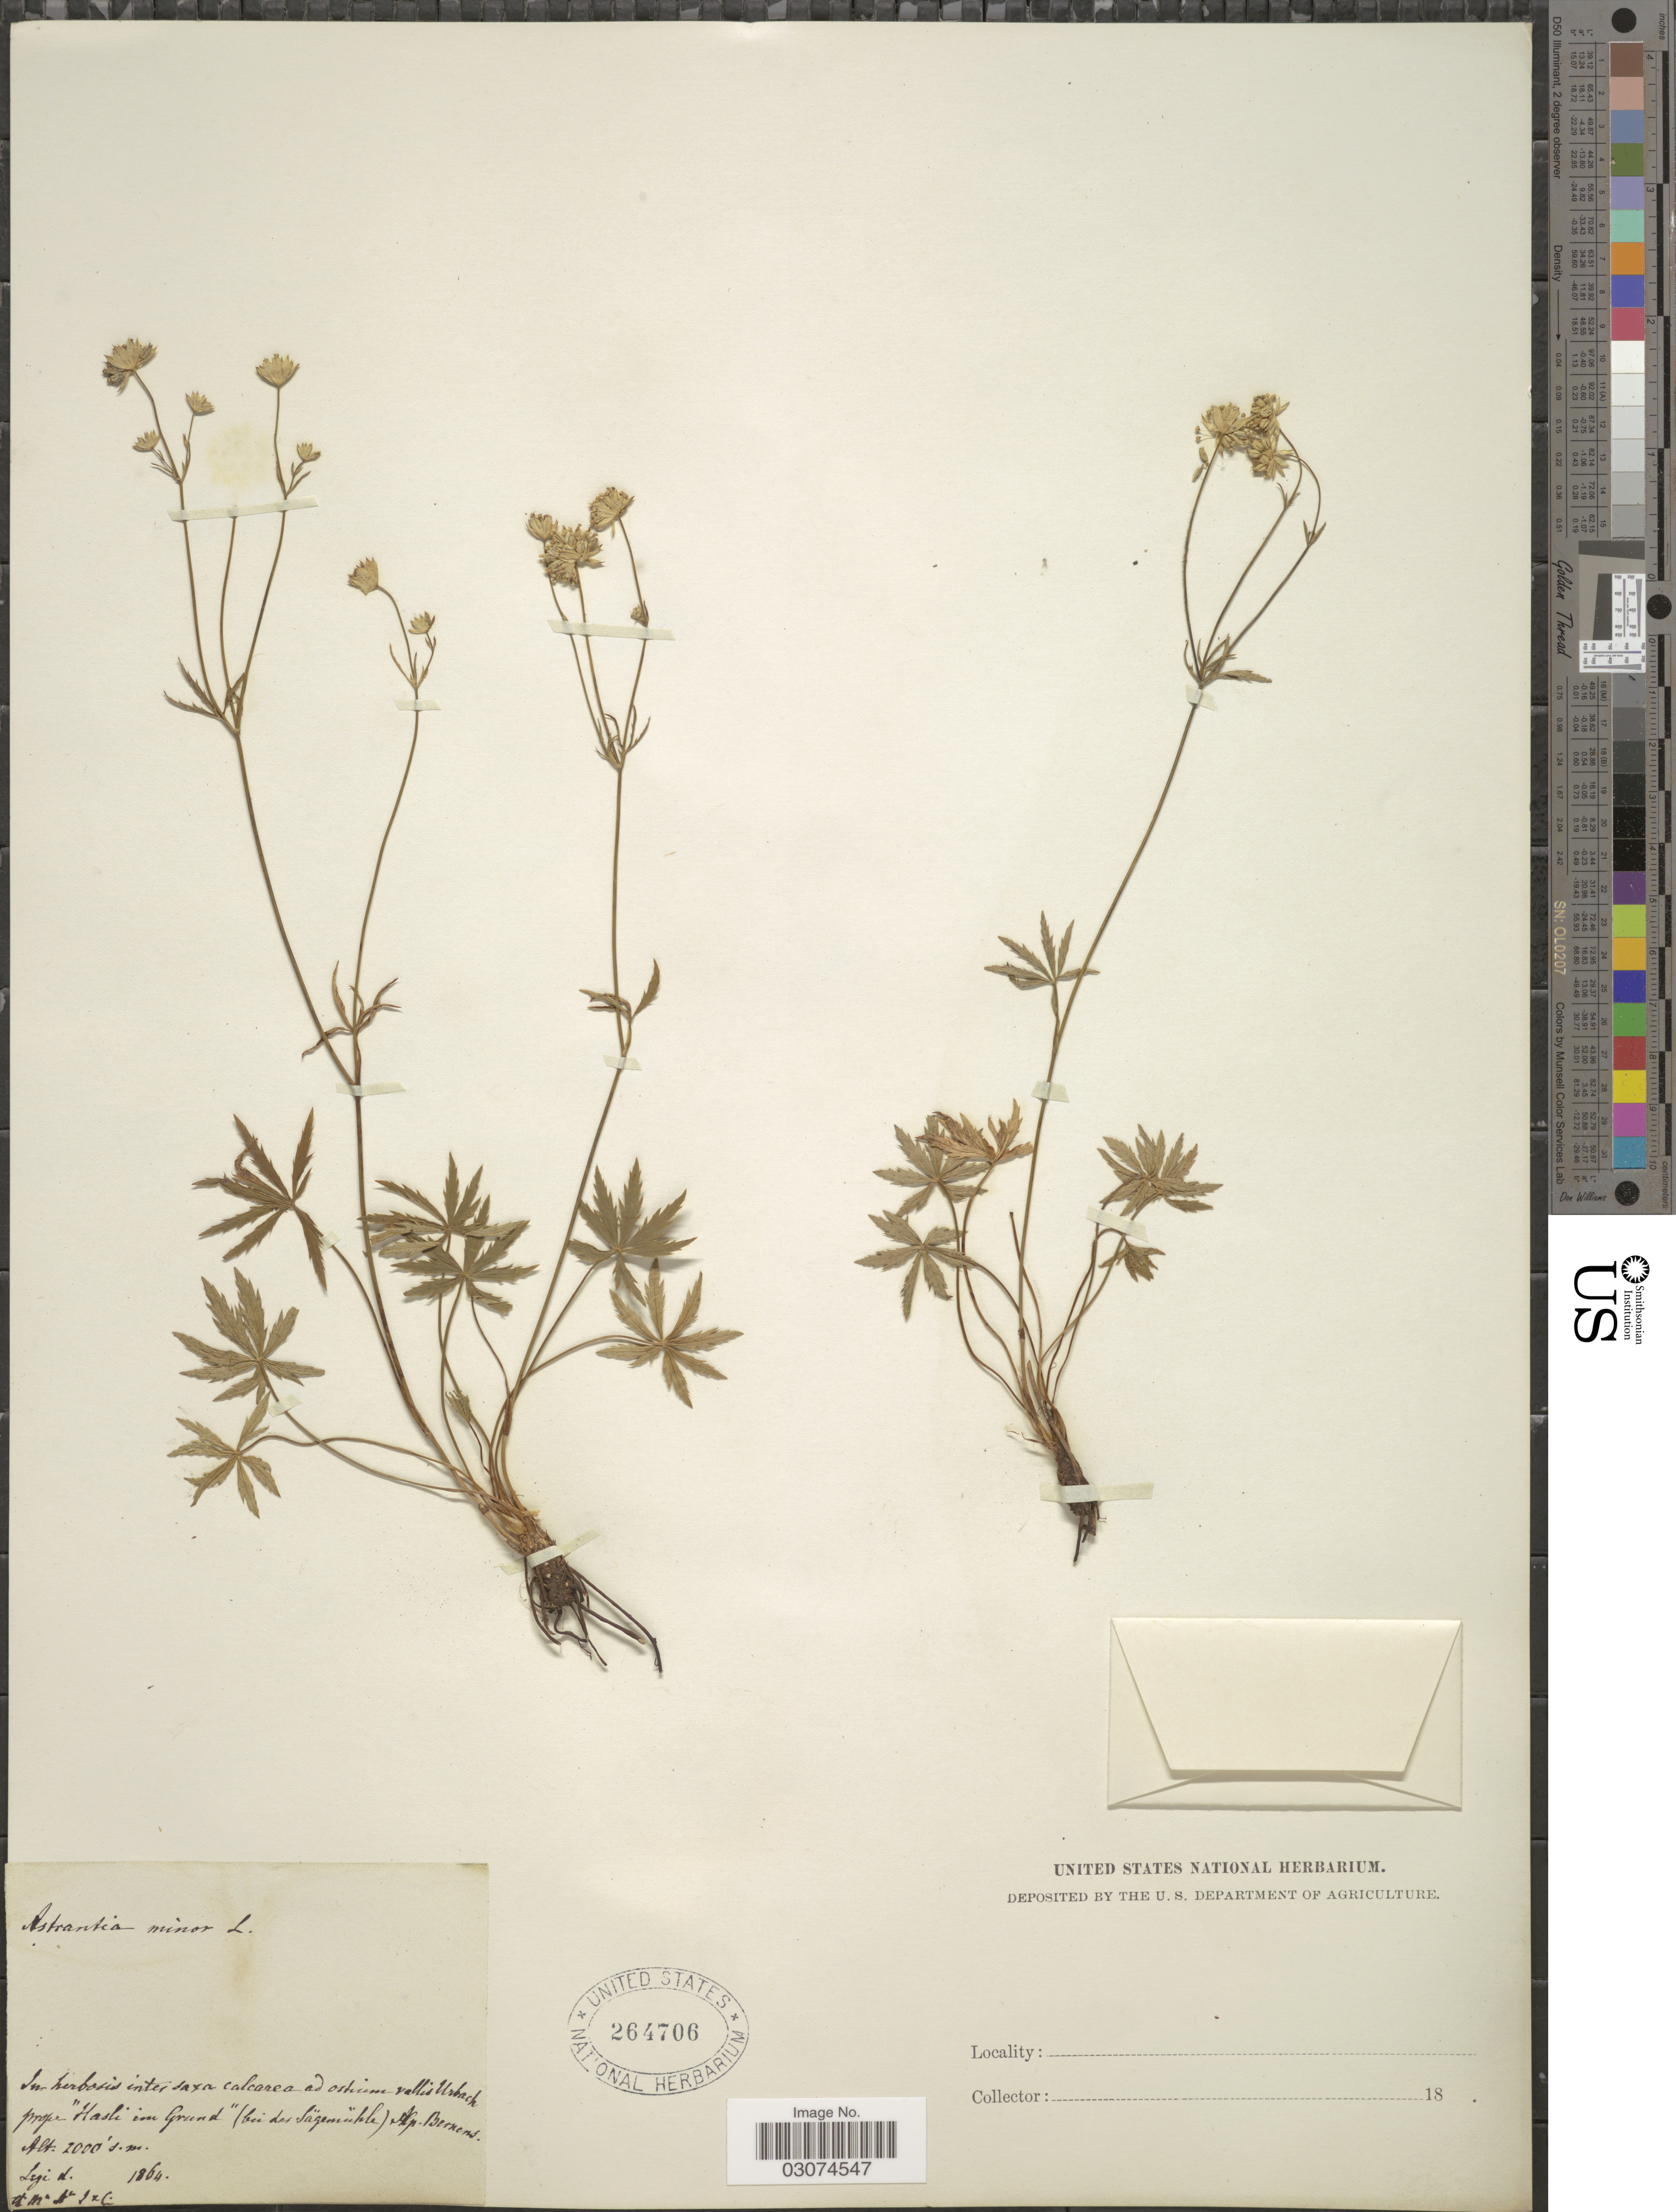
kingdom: Plantae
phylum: Tracheophyta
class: Magnoliopsida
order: Apiales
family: Apiaceae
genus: Astrantia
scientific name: Astrantia minor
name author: L.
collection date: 1864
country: Switzerland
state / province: Bern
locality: Ad ostrium vallis Urbach prope "Hasli im Grund" (bei der Sagemuhle) Alp. Bernens.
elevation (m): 2000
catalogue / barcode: US 264706